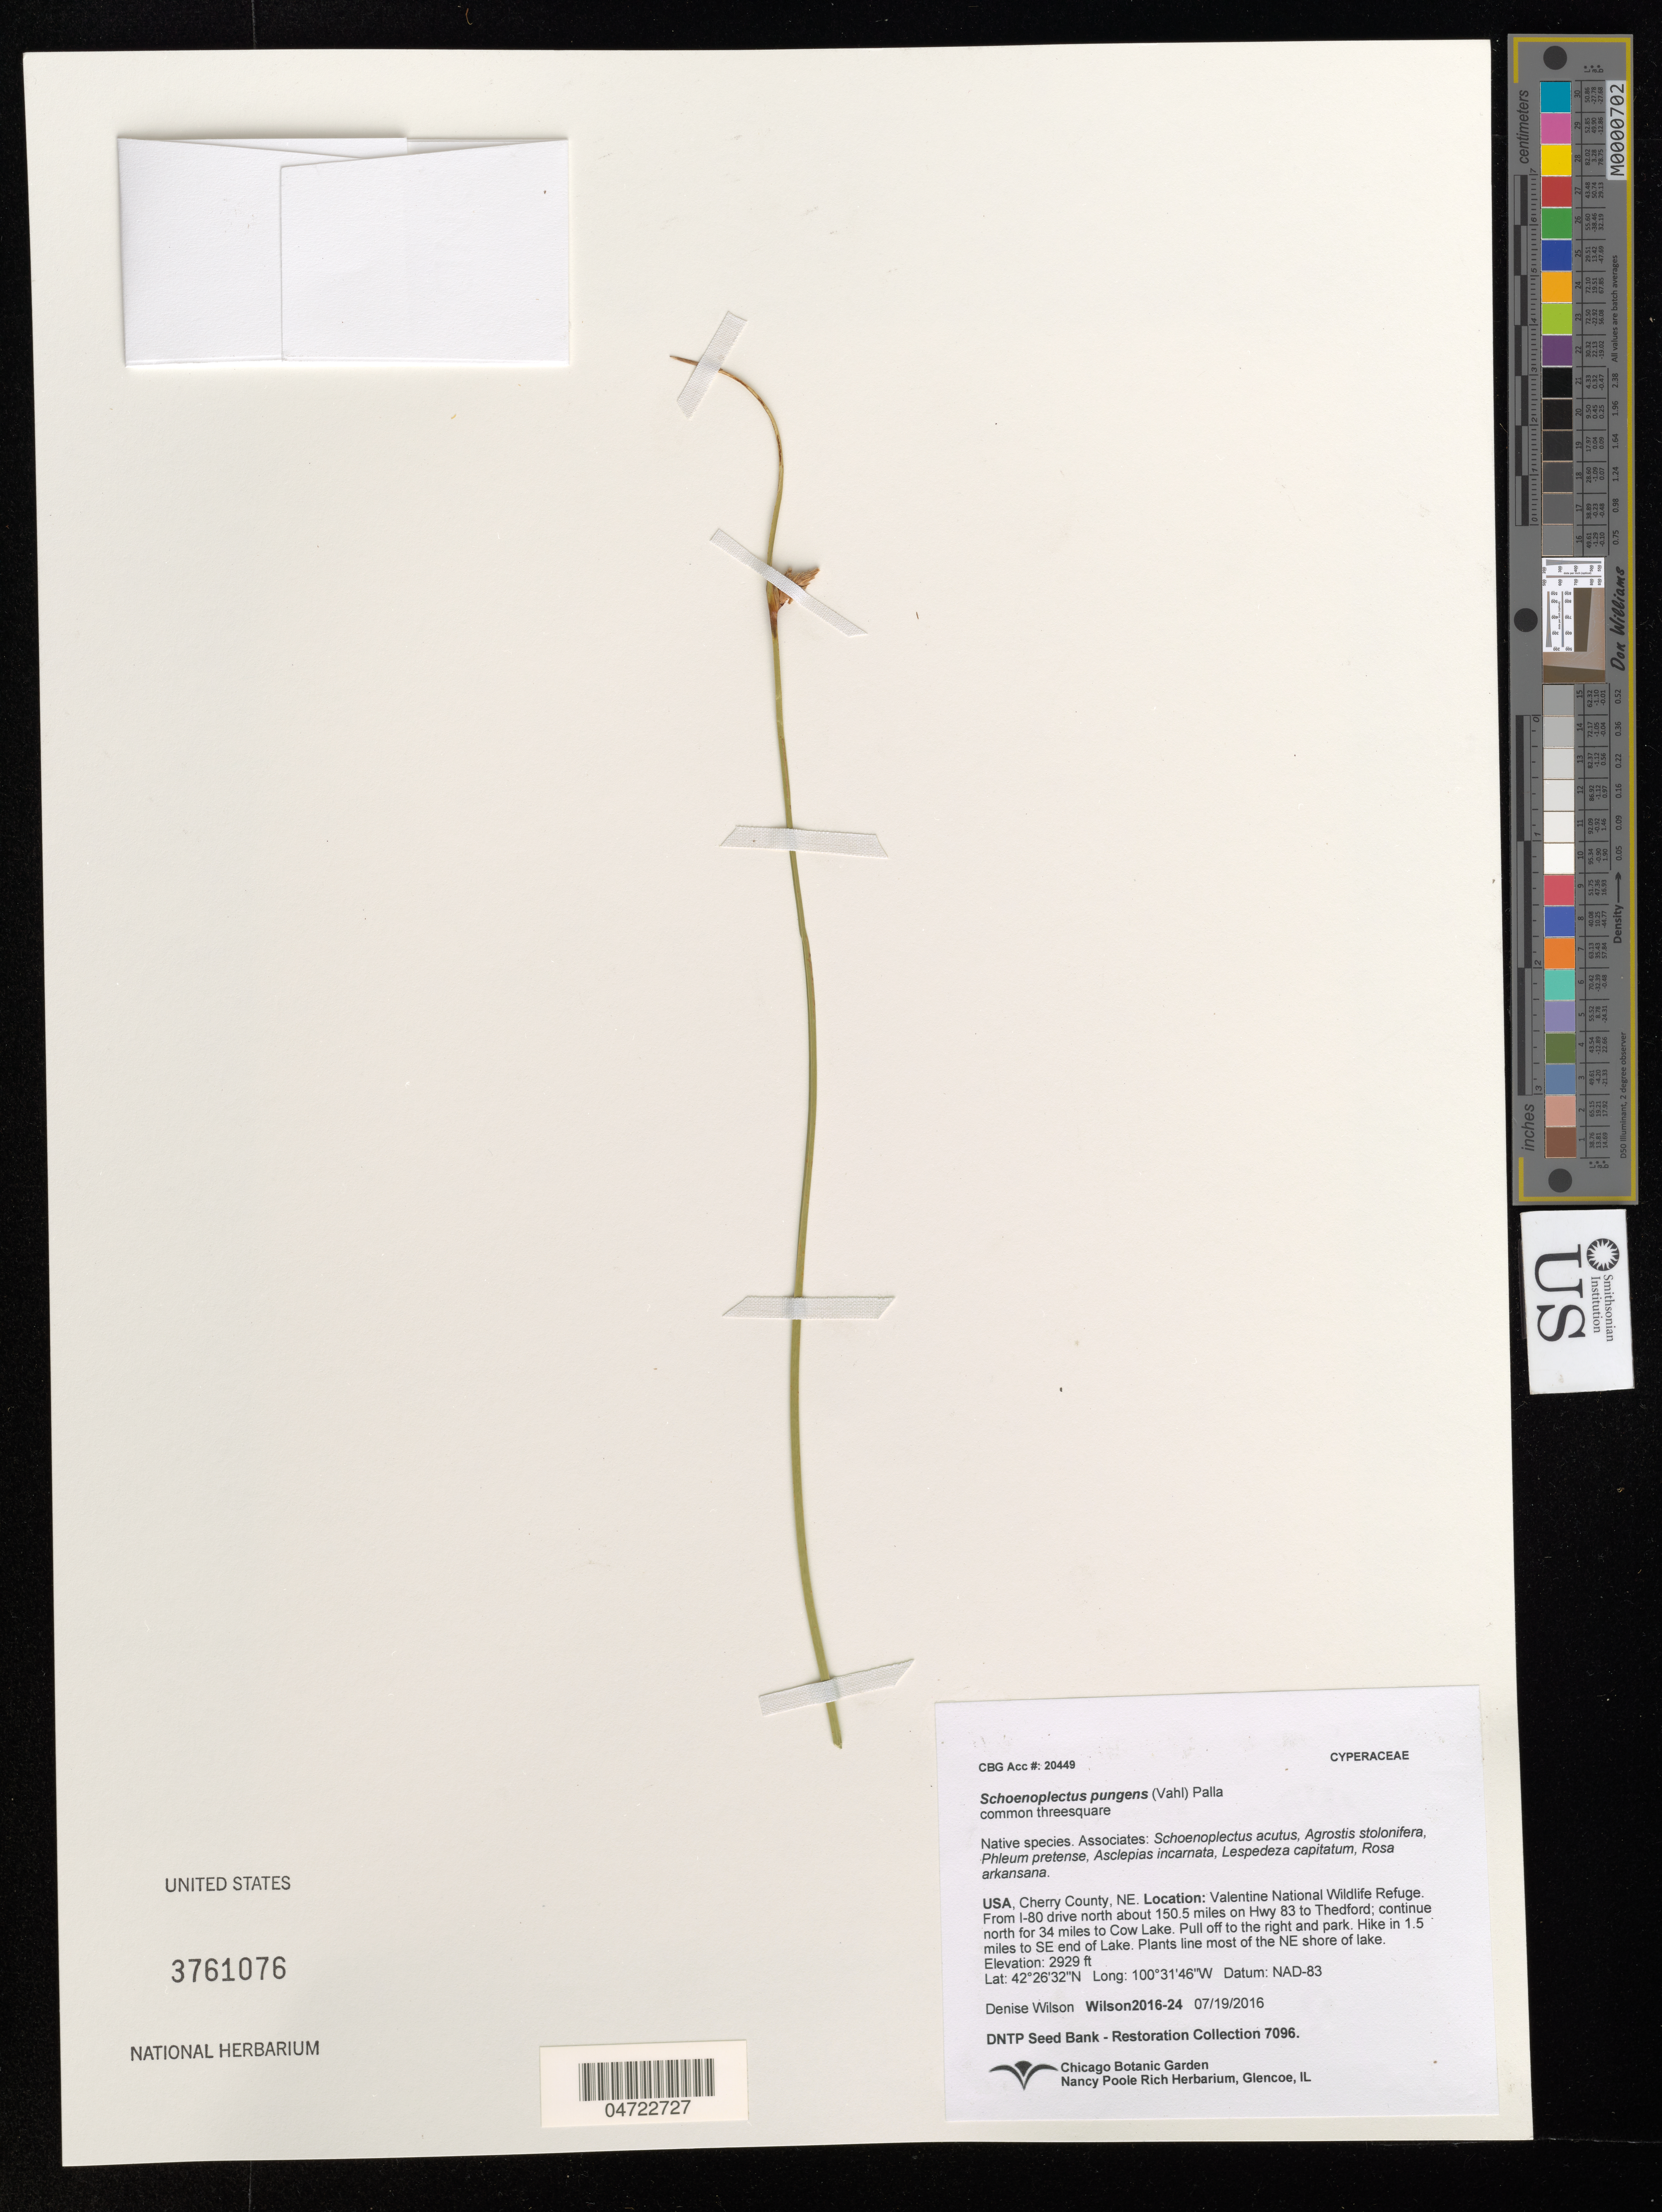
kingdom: Plantae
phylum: Tracheophyta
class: Liliopsida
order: Poales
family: Cyperaceae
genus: Schoenoplectus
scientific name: Schoenoplectus pungens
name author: (Vahl) Palla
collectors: D. Wilson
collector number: Wilson2016-24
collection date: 2016-07-19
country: United States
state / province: Nebraska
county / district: Cherry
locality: Cherry County. Valentine National Wildlife Refuge. From I-80 drive north about 150.5 miles on Hwy 83 to Thedford; continue north for 34 miles to Cow Lake. Pull off to the right and park. Hike in 1.5 miles to SE end of Lake. Plants line most of the NE shore of lake.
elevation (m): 893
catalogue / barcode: US 3761076